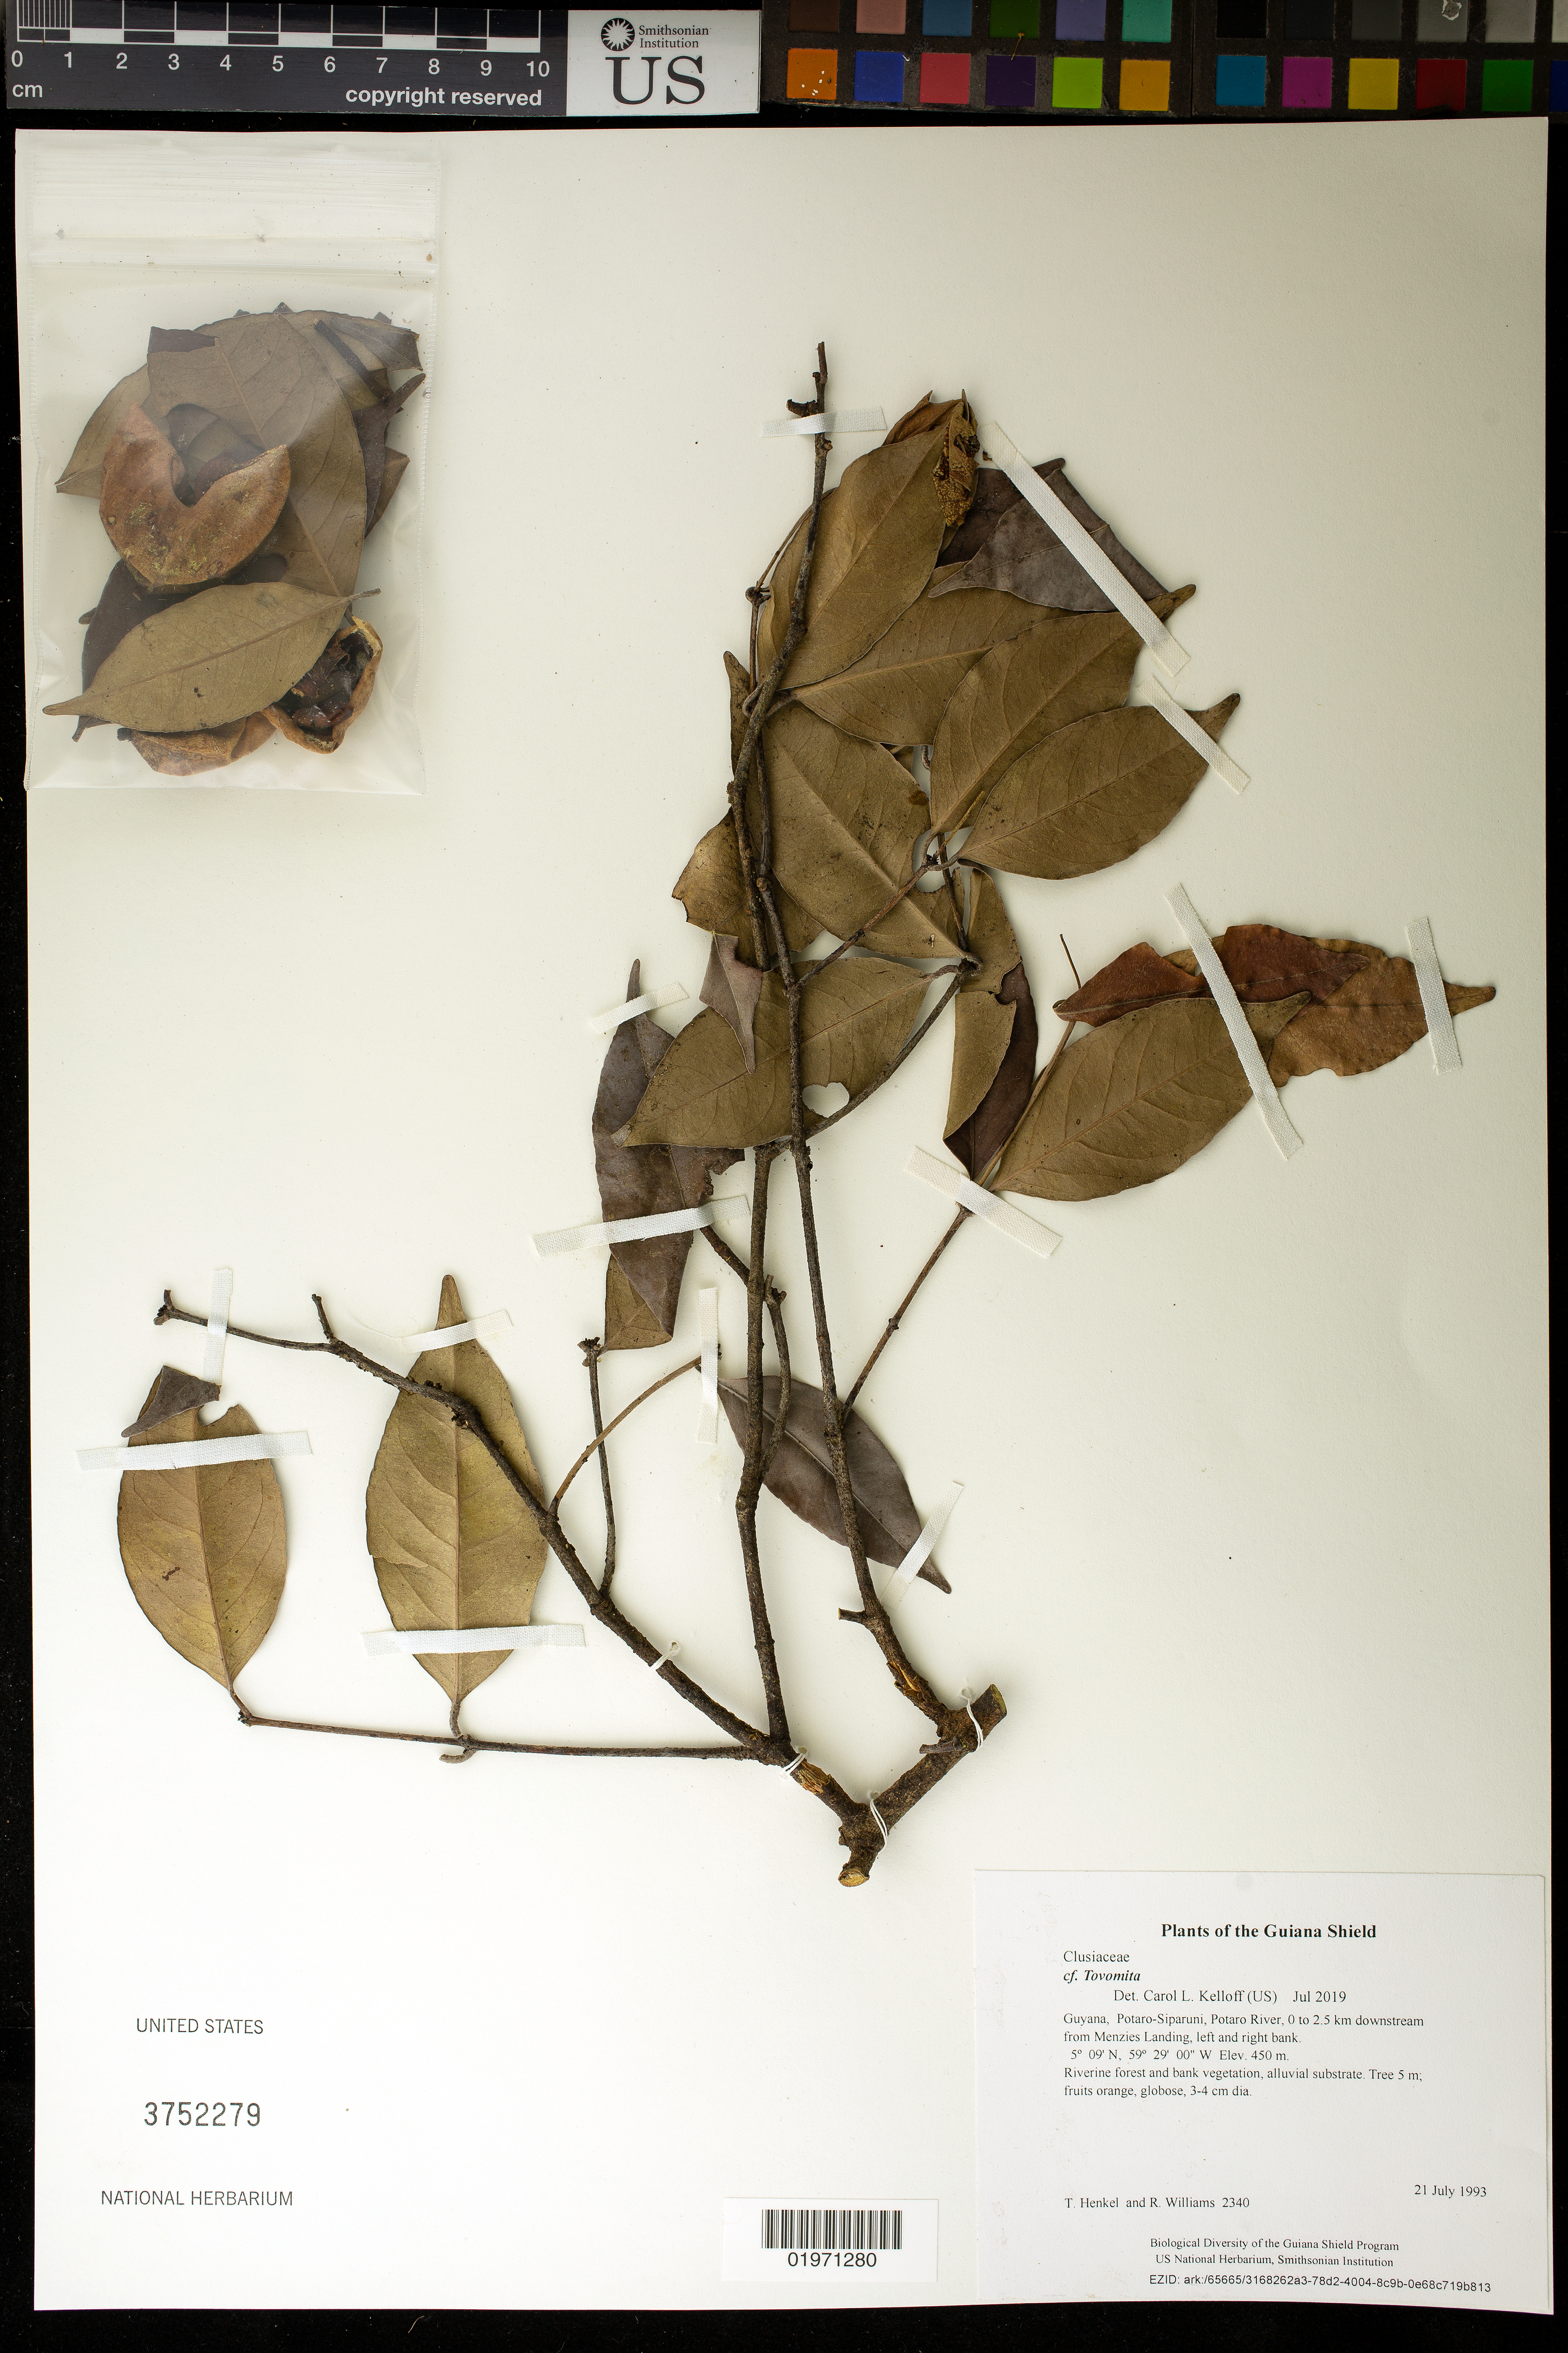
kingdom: Plantae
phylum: Tracheophyta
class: Magnoliopsida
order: Malpighiales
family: Clusiaceae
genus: Tovomita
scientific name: Tovomita sp.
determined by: Kelloff, Carol L., (US), Smithsonian Institution - National Museum of Natural History (UNITED STATES)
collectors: T. Henkel & R. Williams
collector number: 2340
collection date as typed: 21 July 1993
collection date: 1993-07-21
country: Guyana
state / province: Potaro-Siparuni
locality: Potaro River, 0 to 2.5 km downstream from Menzies Landing, left and right bank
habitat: Riverine forest and bank vegetation, alluvial substrate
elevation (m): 450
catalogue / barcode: US 3752279